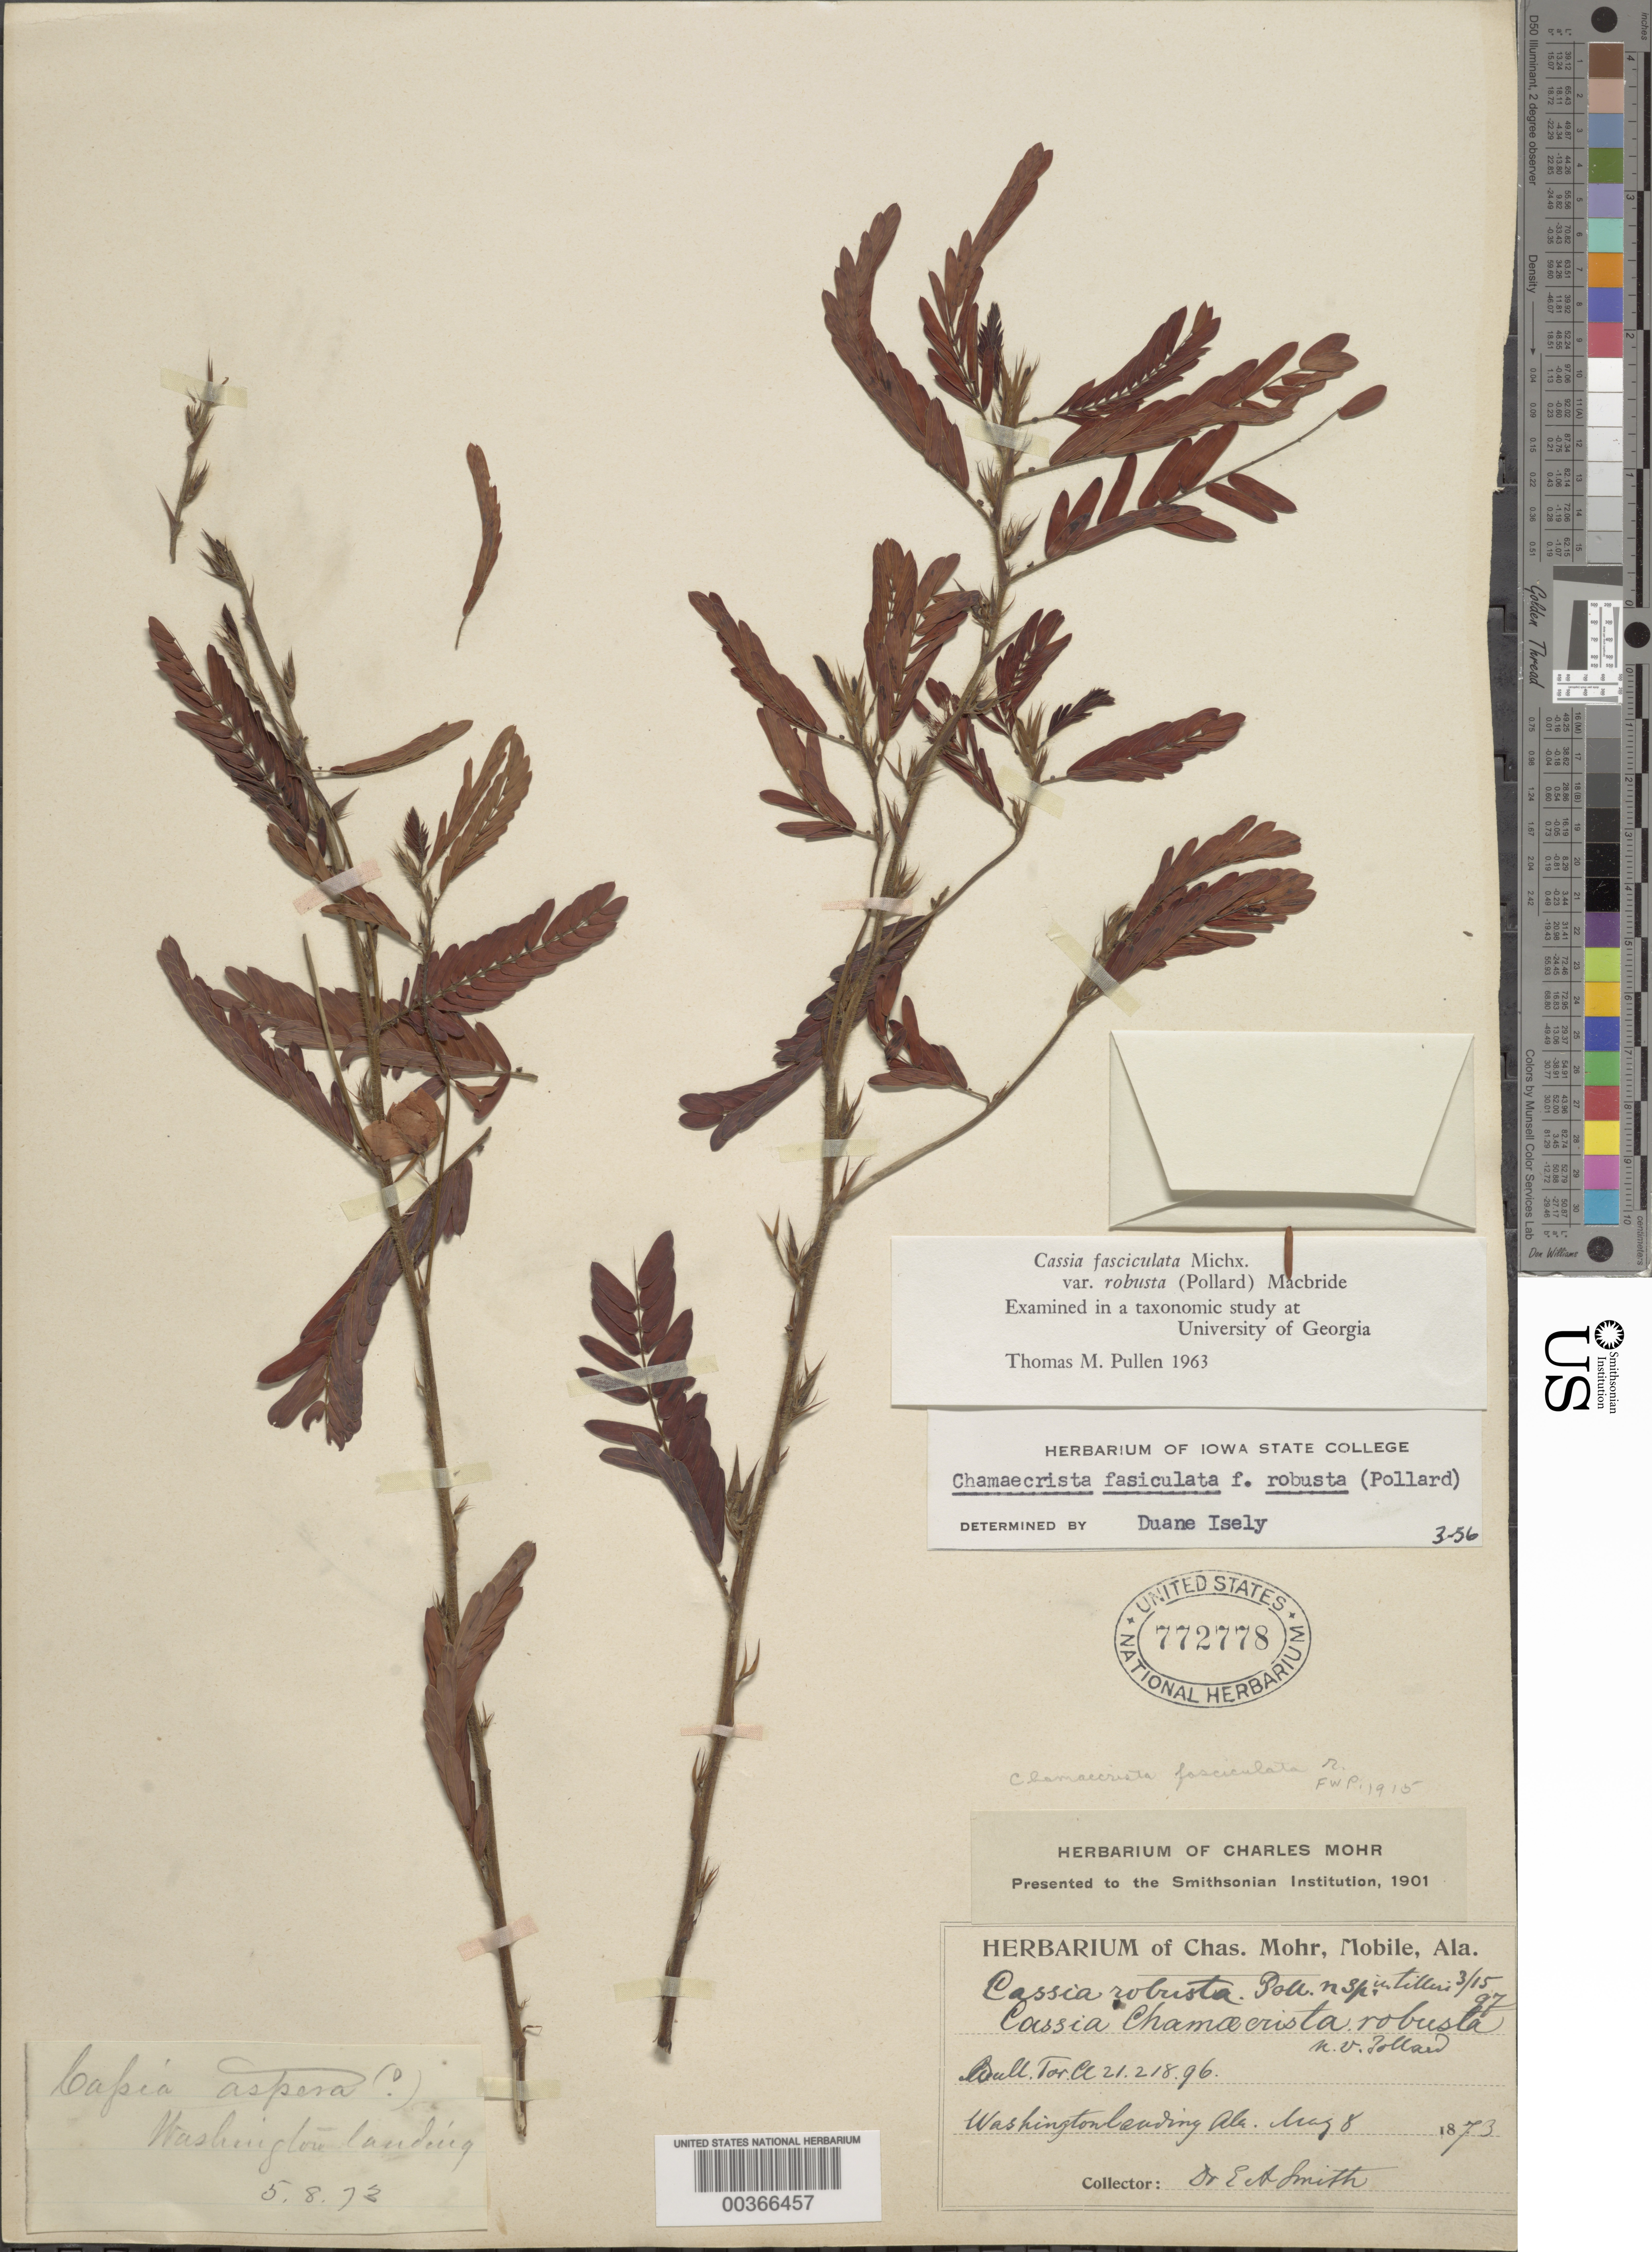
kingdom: Plantae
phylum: Tracheophyta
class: Magnoliopsida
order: Fabales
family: Fabaceae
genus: Chamaecrista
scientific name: Chamaecrista fasciculata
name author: (Michx.) Greene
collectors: E. A. Smith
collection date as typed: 08 May 1873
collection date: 1873-05-08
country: United States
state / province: Alabama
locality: Washington landing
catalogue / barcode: US 772778